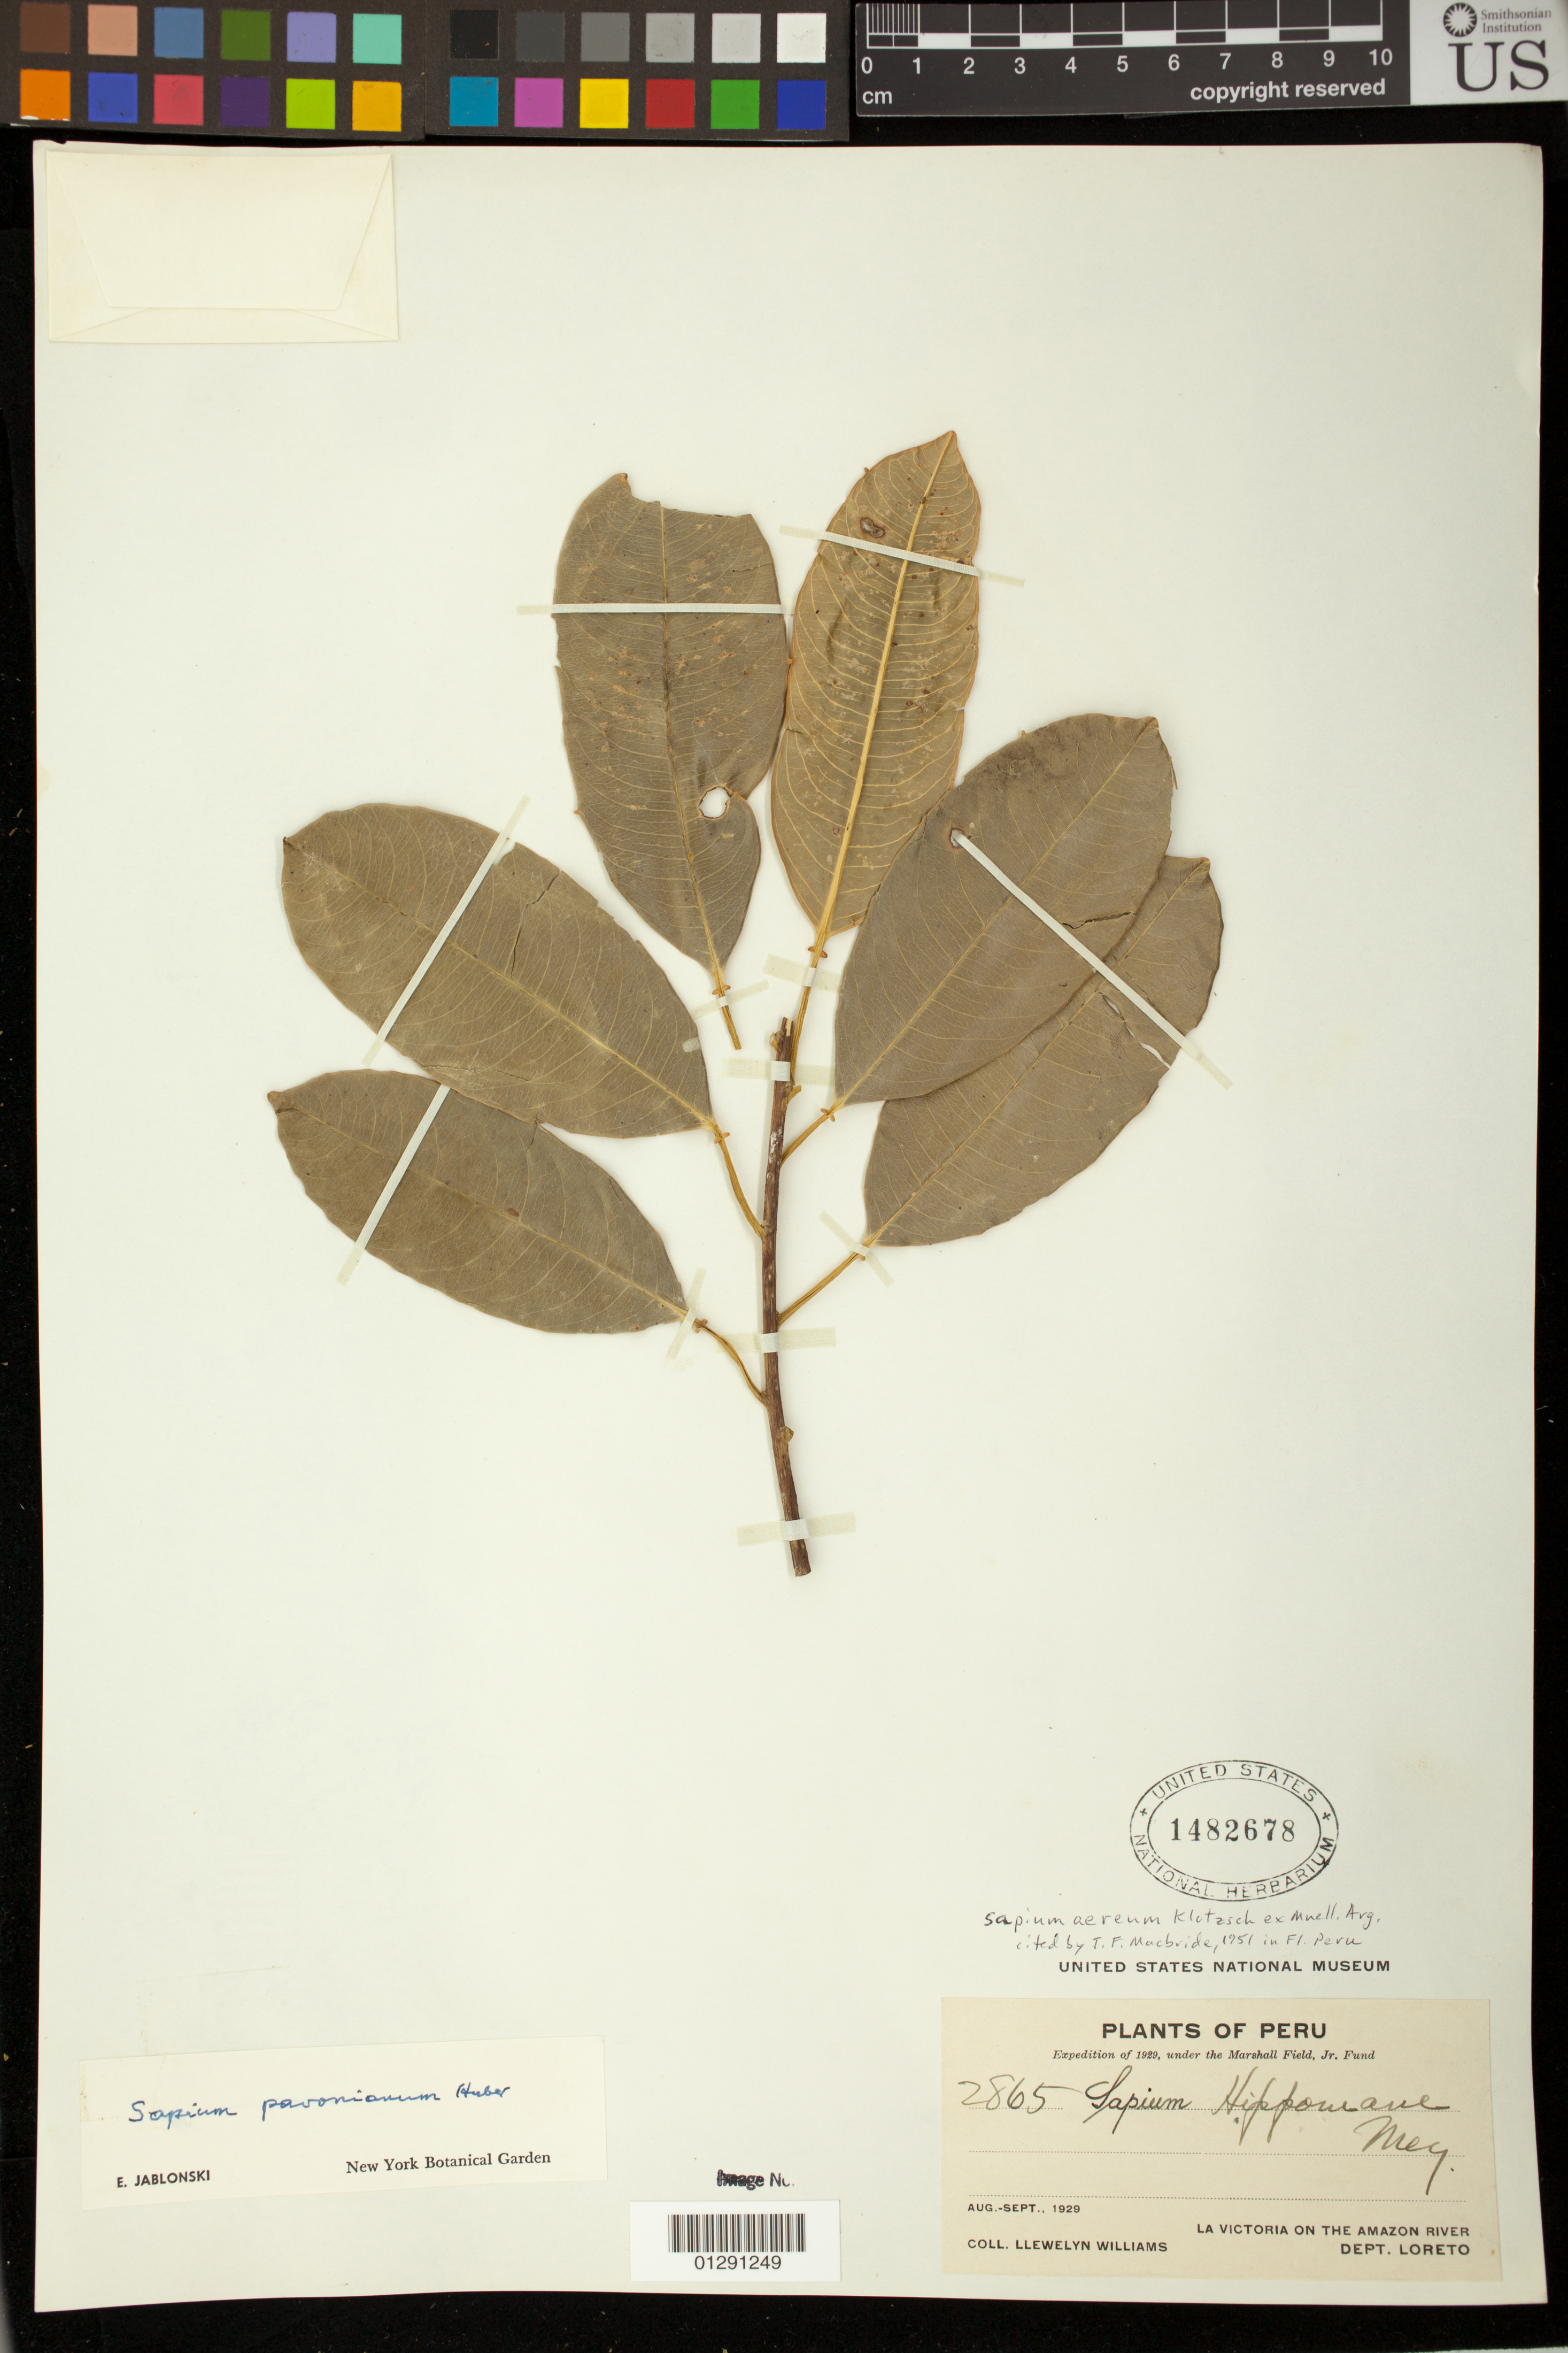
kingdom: Plantae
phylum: Tracheophyta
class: Magnoliopsida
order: Malpighiales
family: Euphorbiaceae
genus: Sapium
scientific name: Sapium glandulatum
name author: (Vell.) Pax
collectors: Ll. Williams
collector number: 2865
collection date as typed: Aug 1929 to -- Sep 1929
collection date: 1929-08/1929-09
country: Peru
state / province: Loreto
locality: La victoria on the amazon river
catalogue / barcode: US 1482678